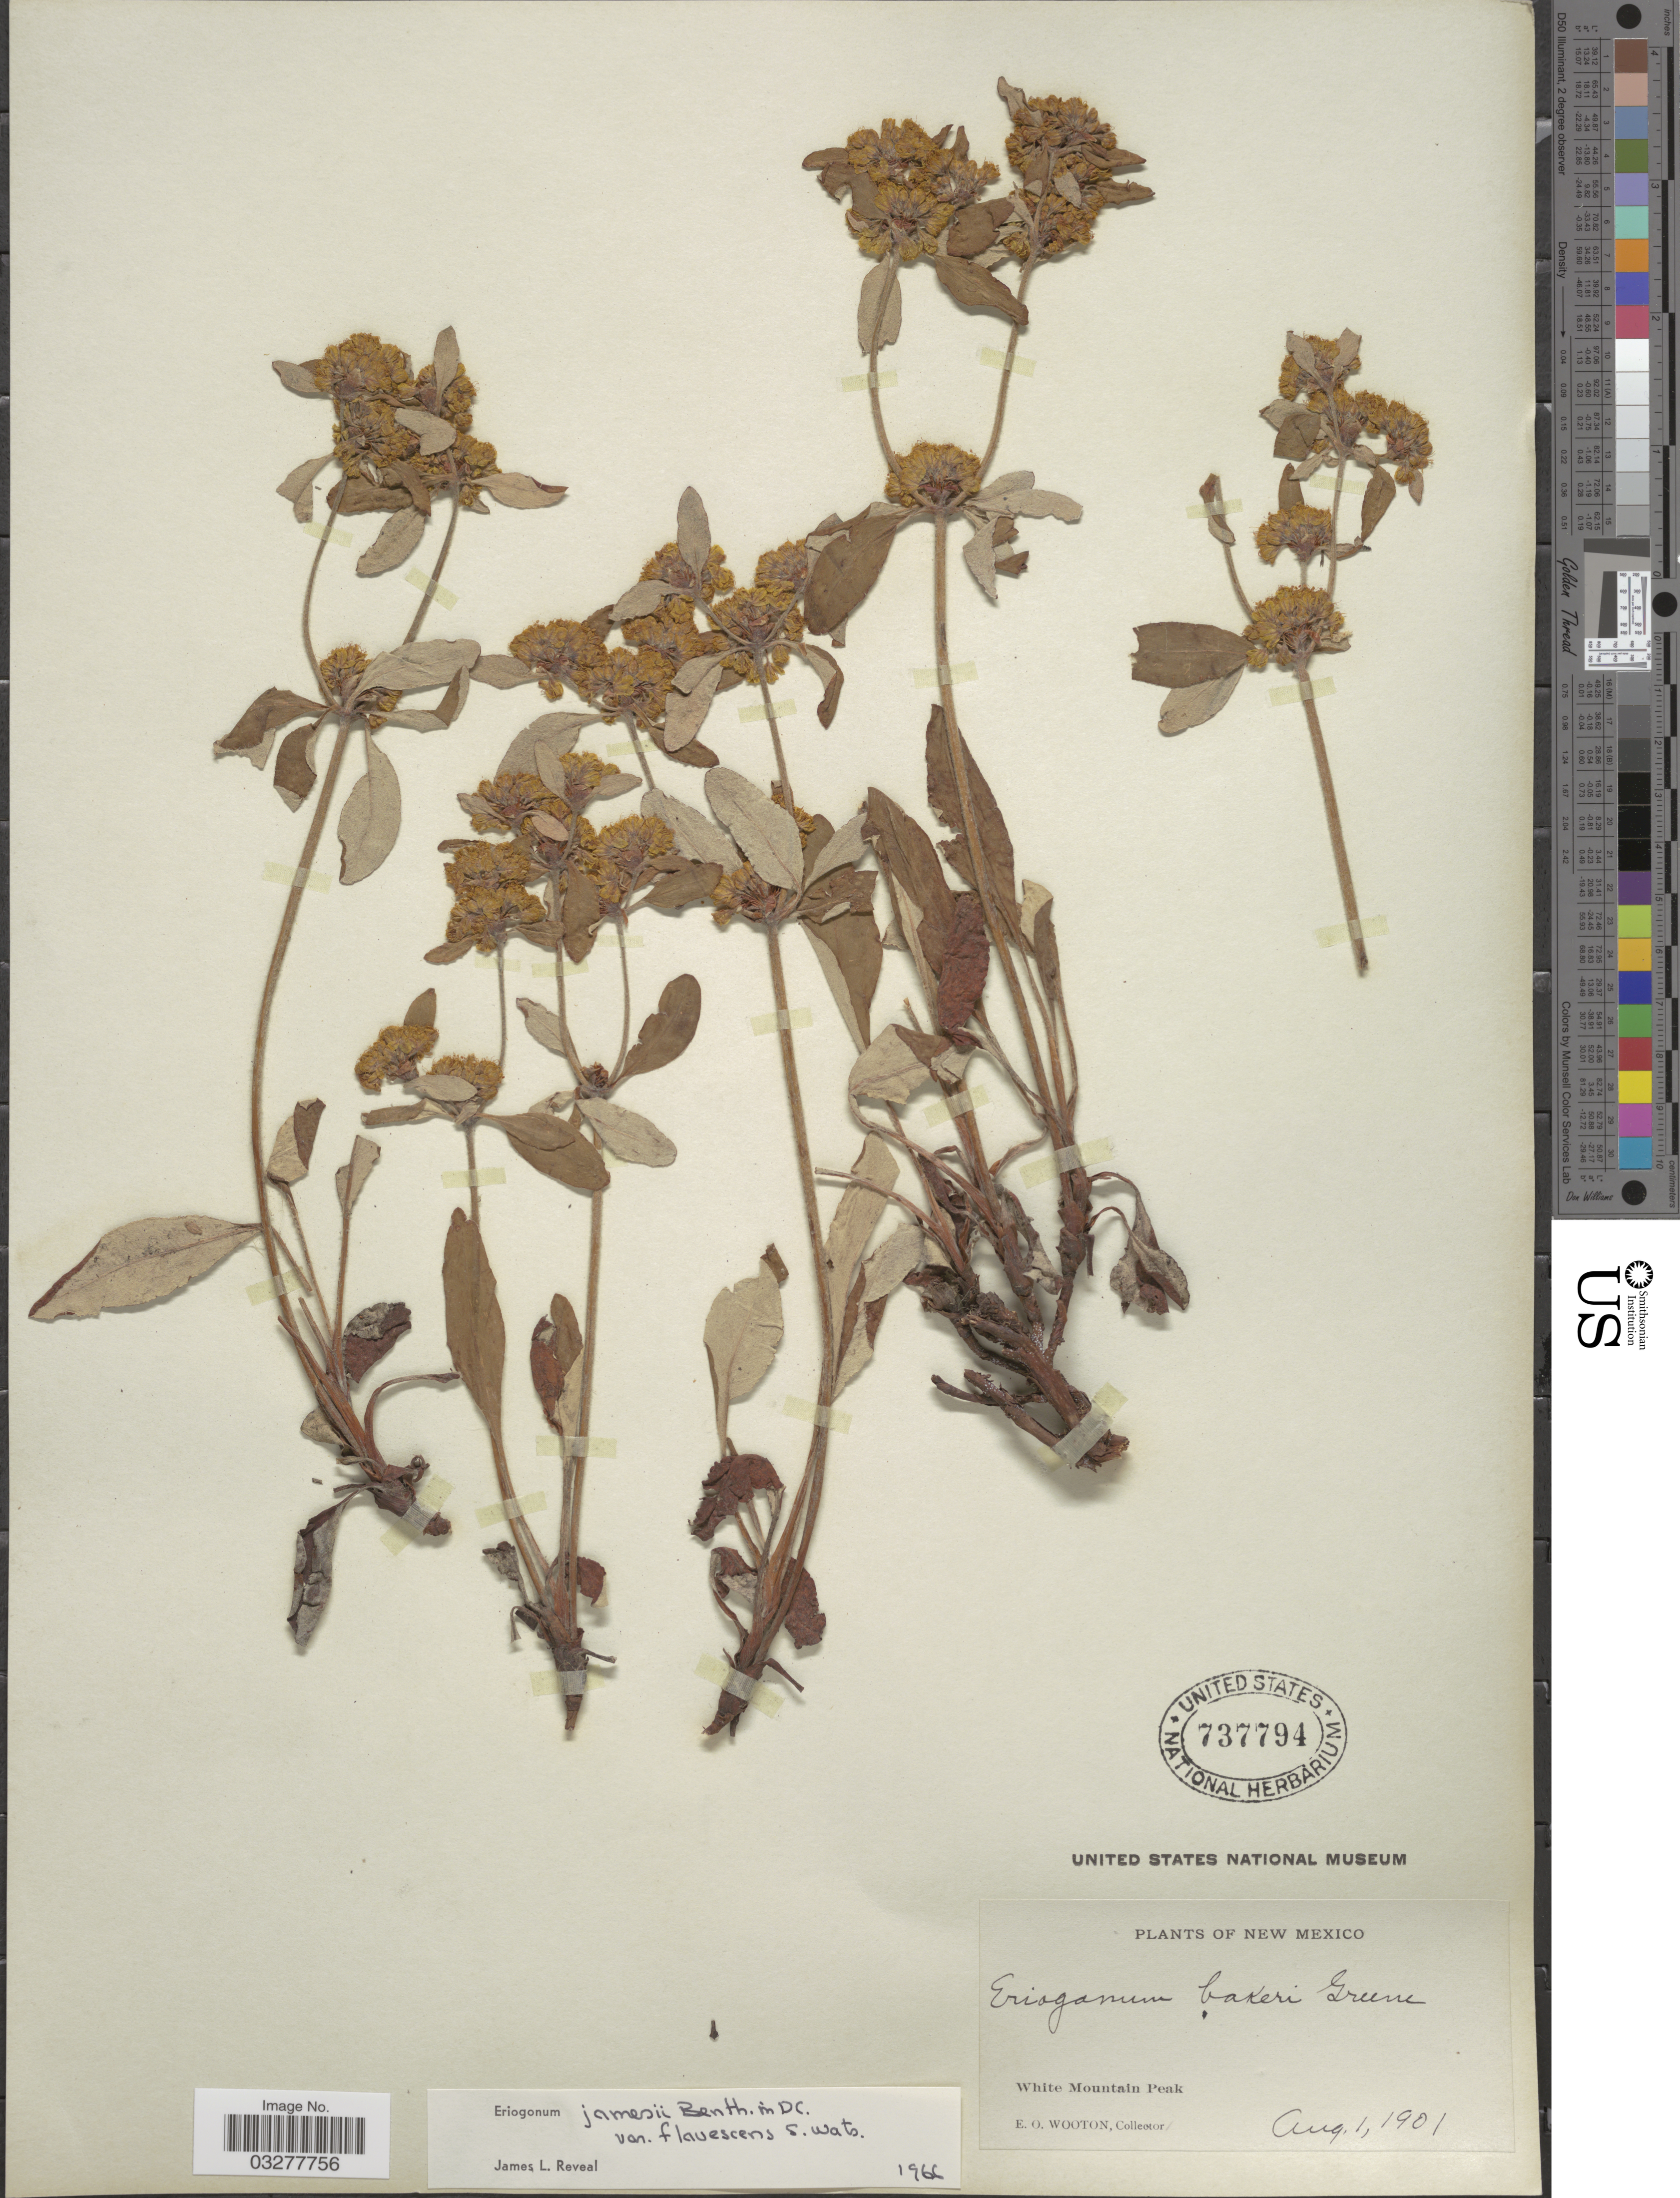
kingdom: Plantae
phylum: Tracheophyta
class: Magnoliopsida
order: Caryophyllales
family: Polygonaceae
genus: Eriogonum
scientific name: Eriogonum jamesii var. flavescens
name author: S. Watson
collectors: E. O. Wooton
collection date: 1901-08-01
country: United States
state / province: New Mexico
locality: White Mountain Peak.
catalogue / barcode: US 737794